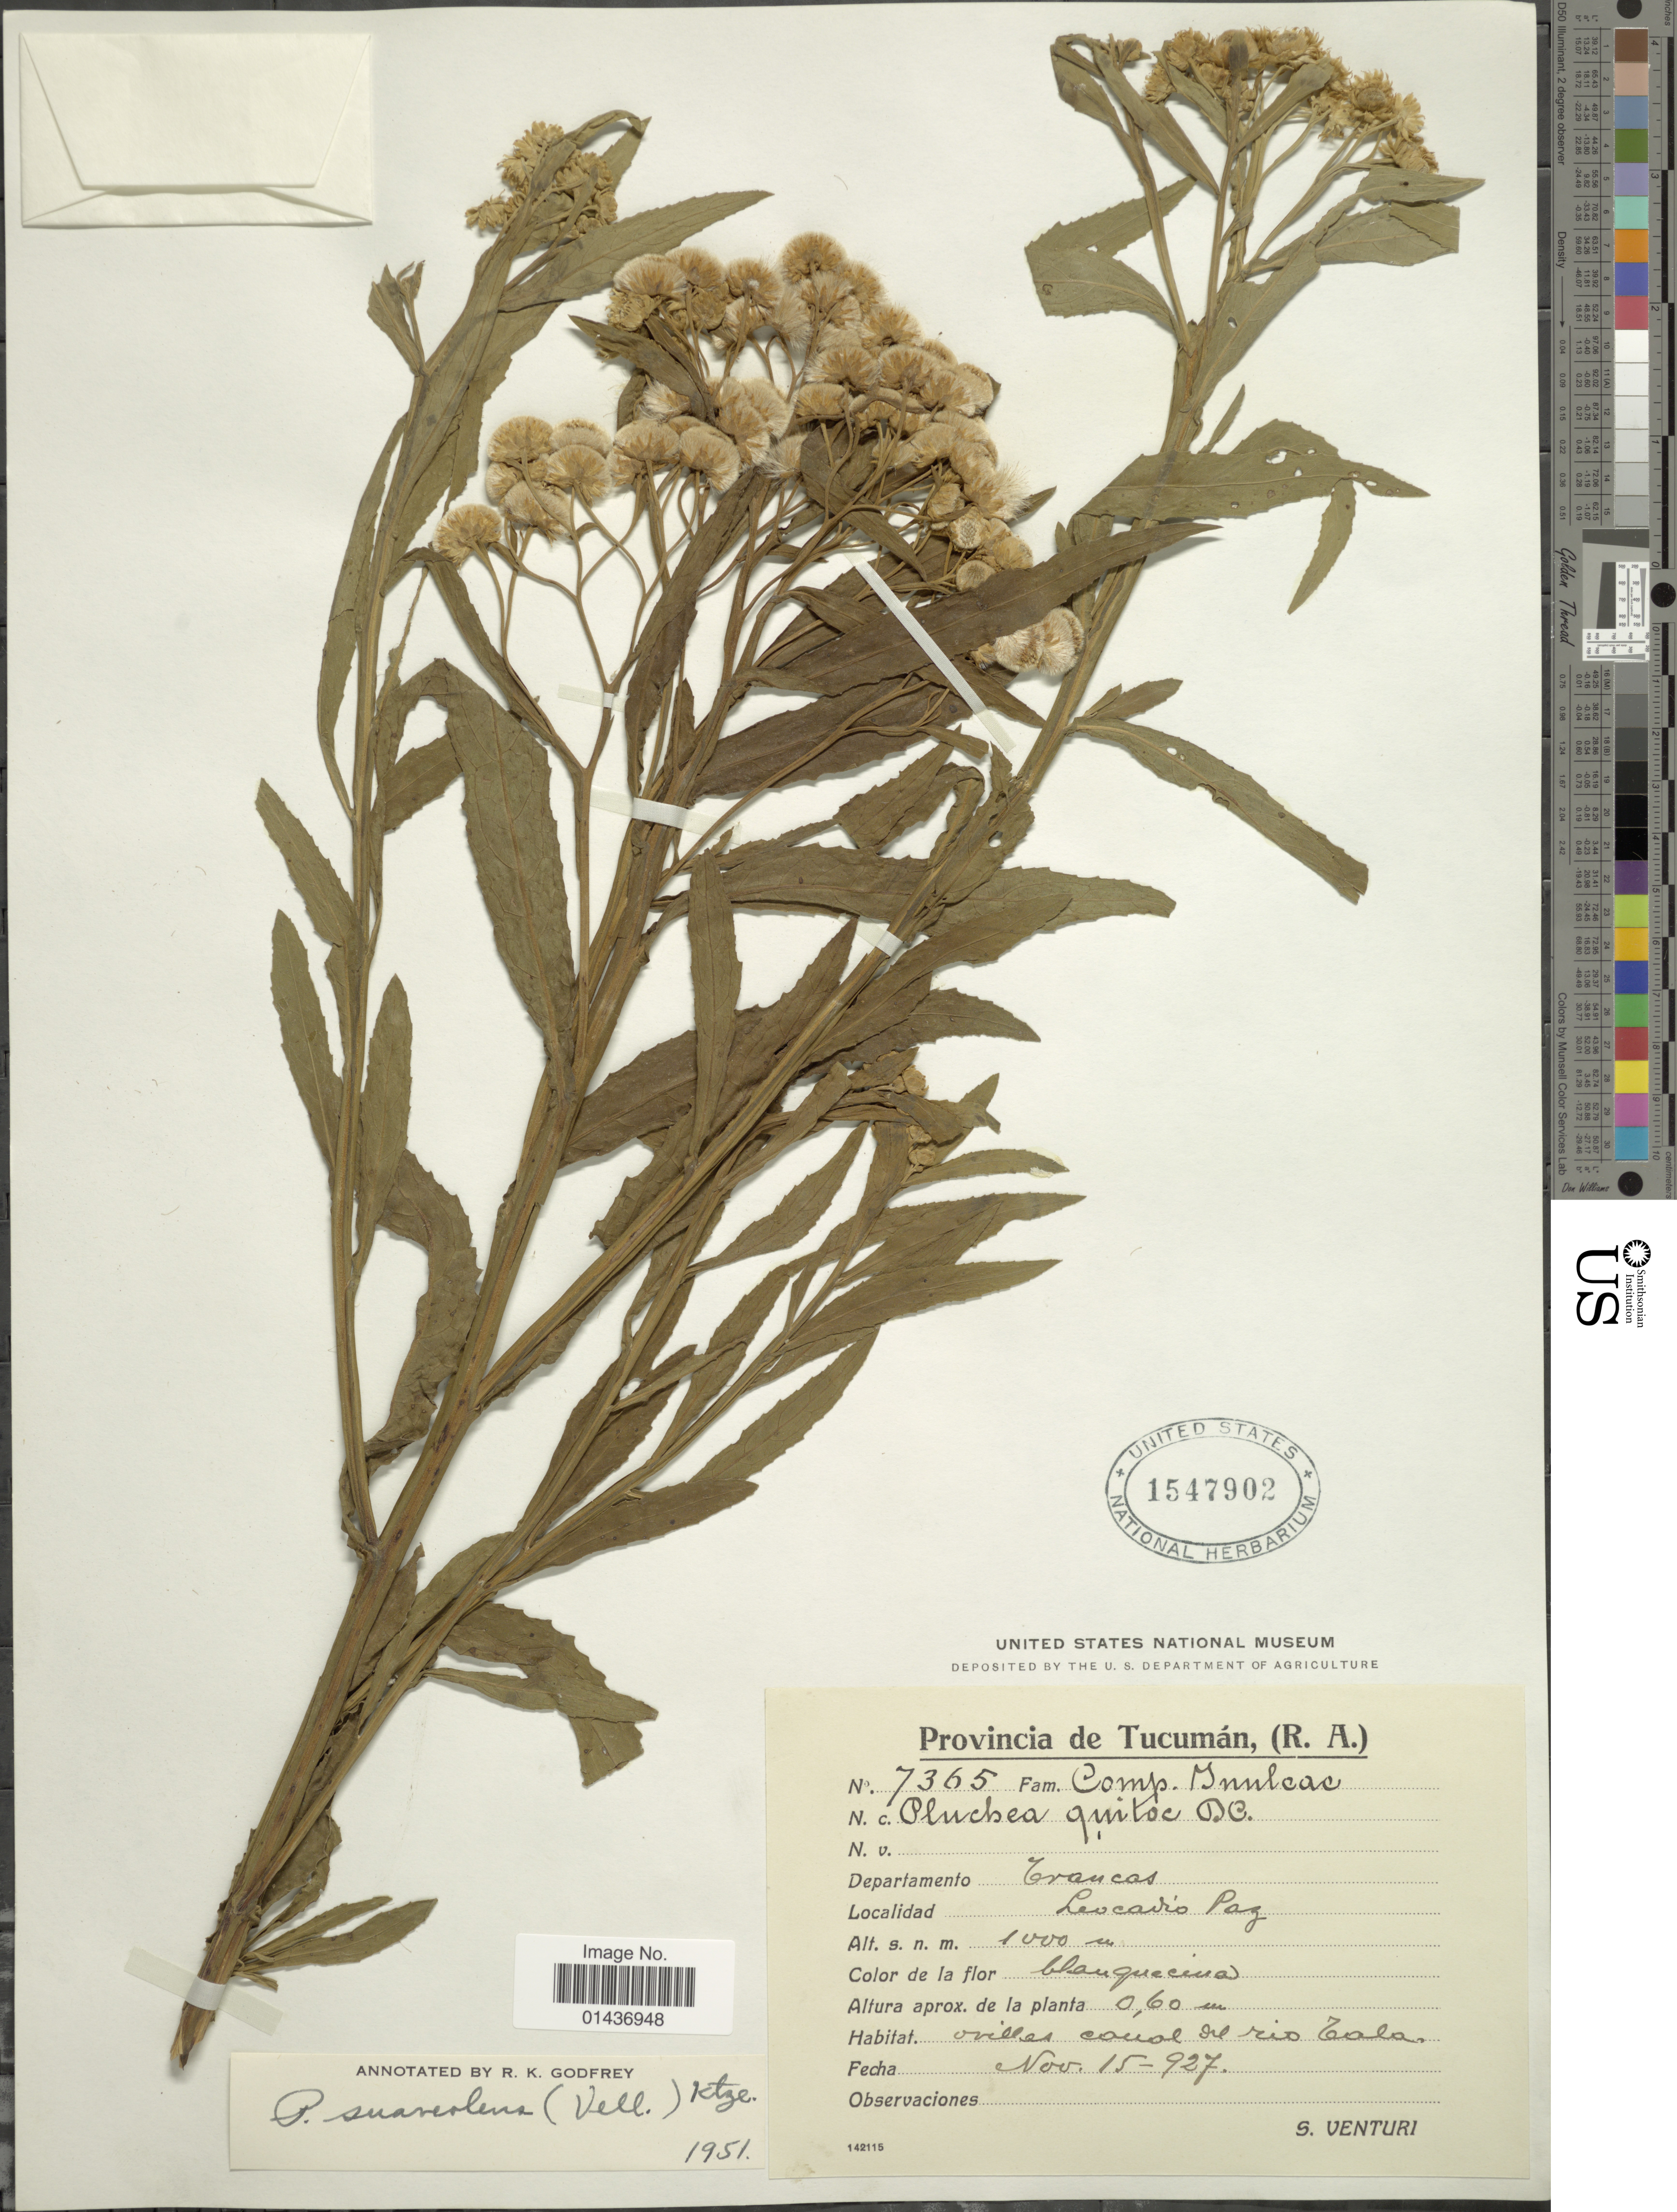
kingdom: Plantae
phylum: Tracheophyta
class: Magnoliopsida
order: Asterales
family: Asteraceae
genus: Pluchea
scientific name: Pluchea suaveolens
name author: (Vell.) Kuntze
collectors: S. Venturi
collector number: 7365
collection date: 1927-11-15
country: Argentina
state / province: Tucuman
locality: Province de Tucuman (R.A.), Departamento Crancas, Leocavio Pag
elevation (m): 1000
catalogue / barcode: US 1547902